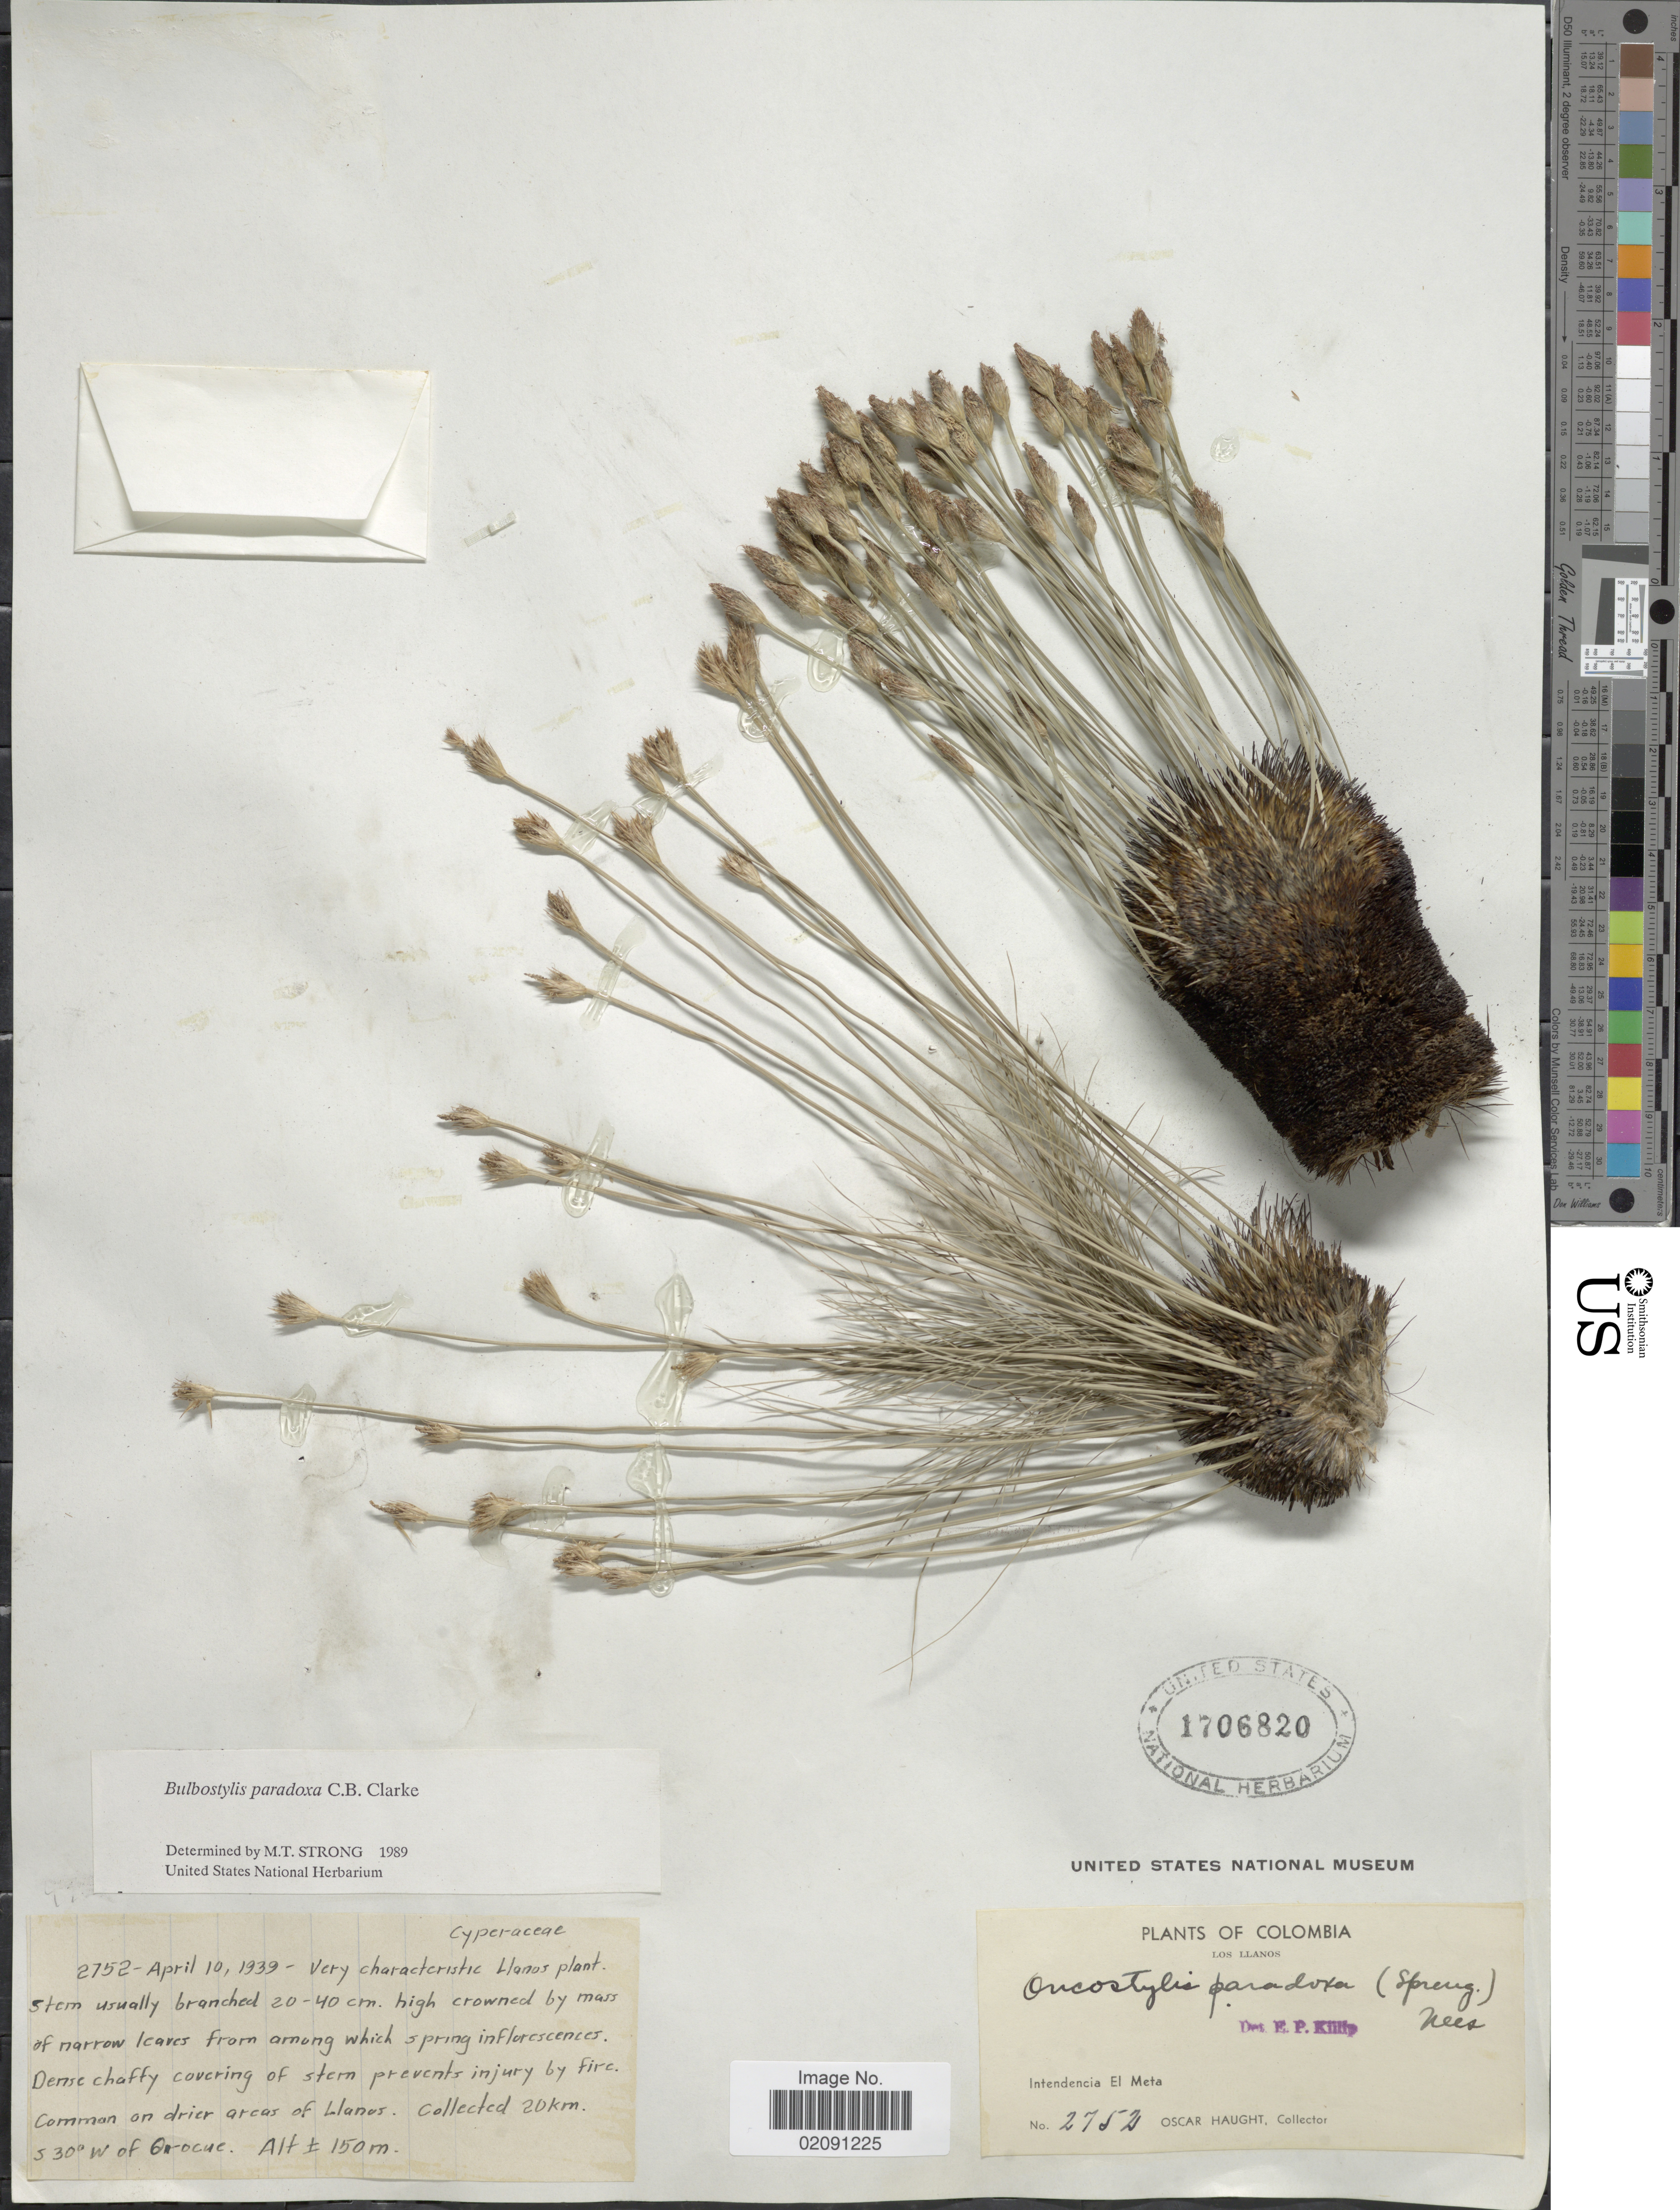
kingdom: Plantae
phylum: Tracheophyta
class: Liliopsida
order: Poales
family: Cyperaceae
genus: Bulbostylis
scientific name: Bulbostylis paradoxa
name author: (Spreng.) Lindm.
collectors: O. Haught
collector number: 2752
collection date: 1939-04-10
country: Colombia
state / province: Meta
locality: Los Llanos, 20 km S 30° W of Orocue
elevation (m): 150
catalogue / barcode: US 1706820